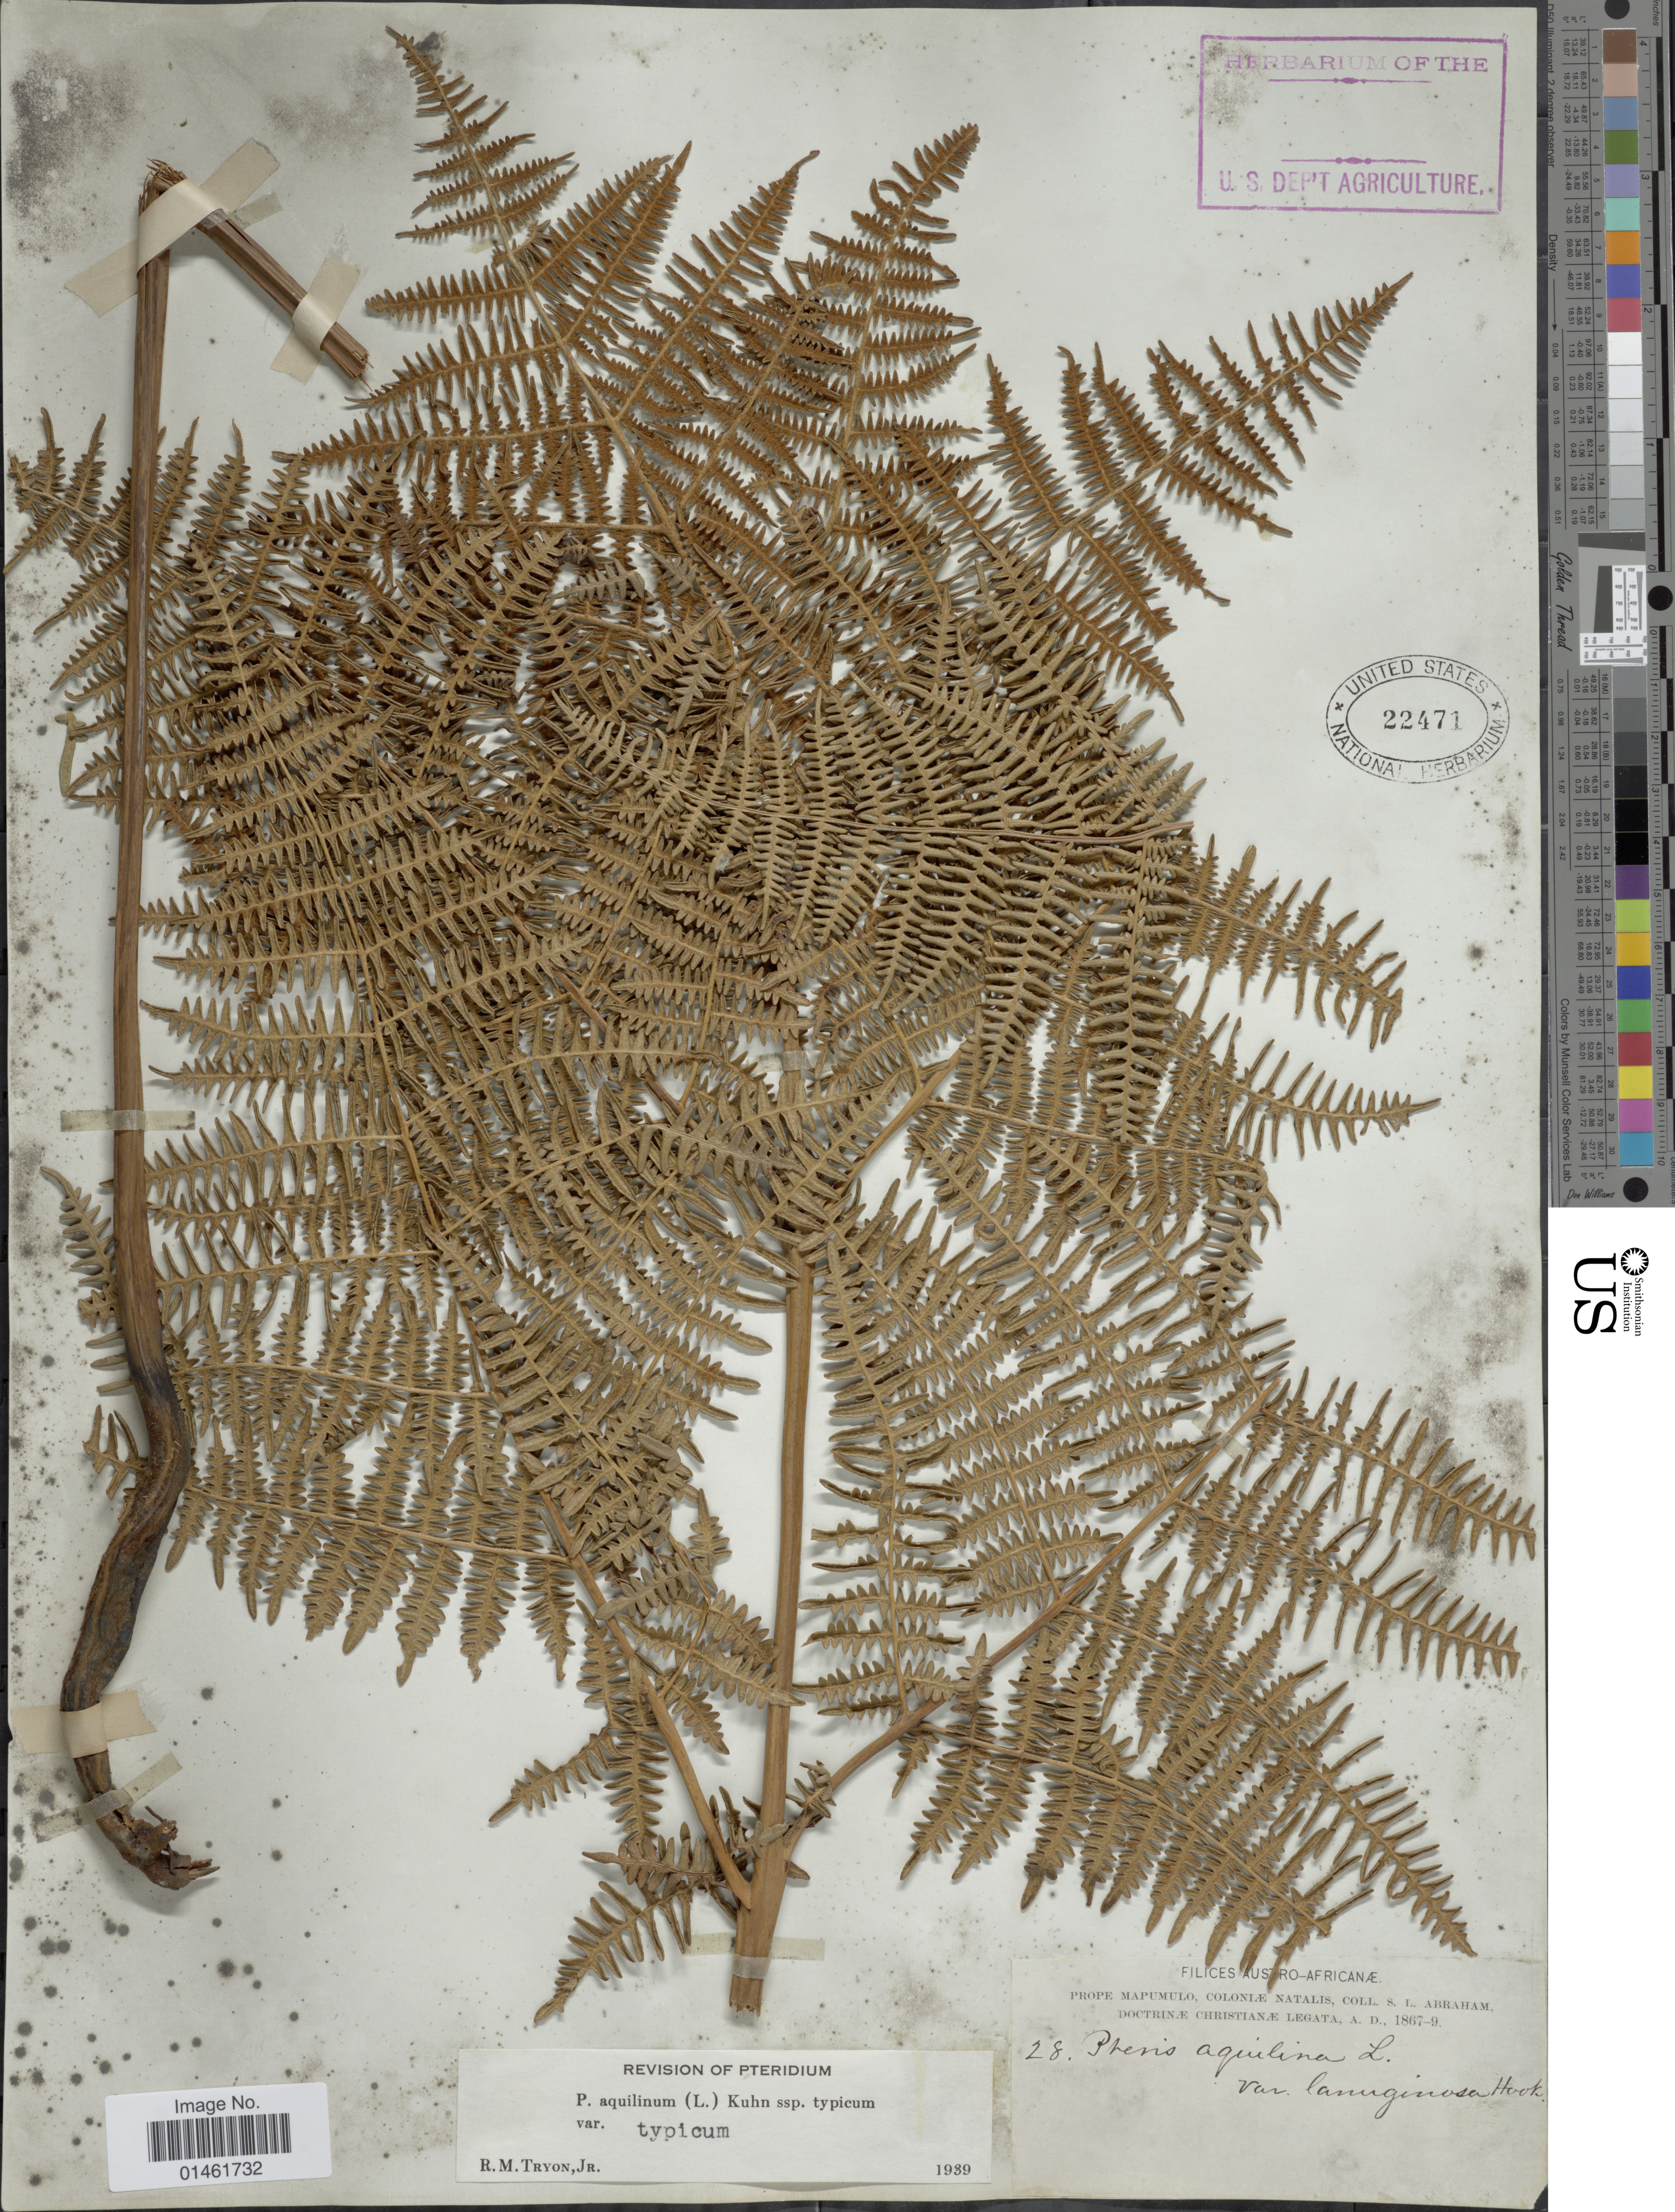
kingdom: Plantae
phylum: Tracheophyta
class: Polypodiopsida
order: Polypodiales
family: Dennstaedtiaceae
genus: Pteridium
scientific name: Pteridium aquilinum var. typicum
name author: R.M. Tryon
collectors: S. Abraham & C. Legata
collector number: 28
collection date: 1867/1879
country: South Africa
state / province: KwaZulu-Natal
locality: Austro-Africanae, prope Mapumulo, coloniae Natalis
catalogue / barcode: US 22471